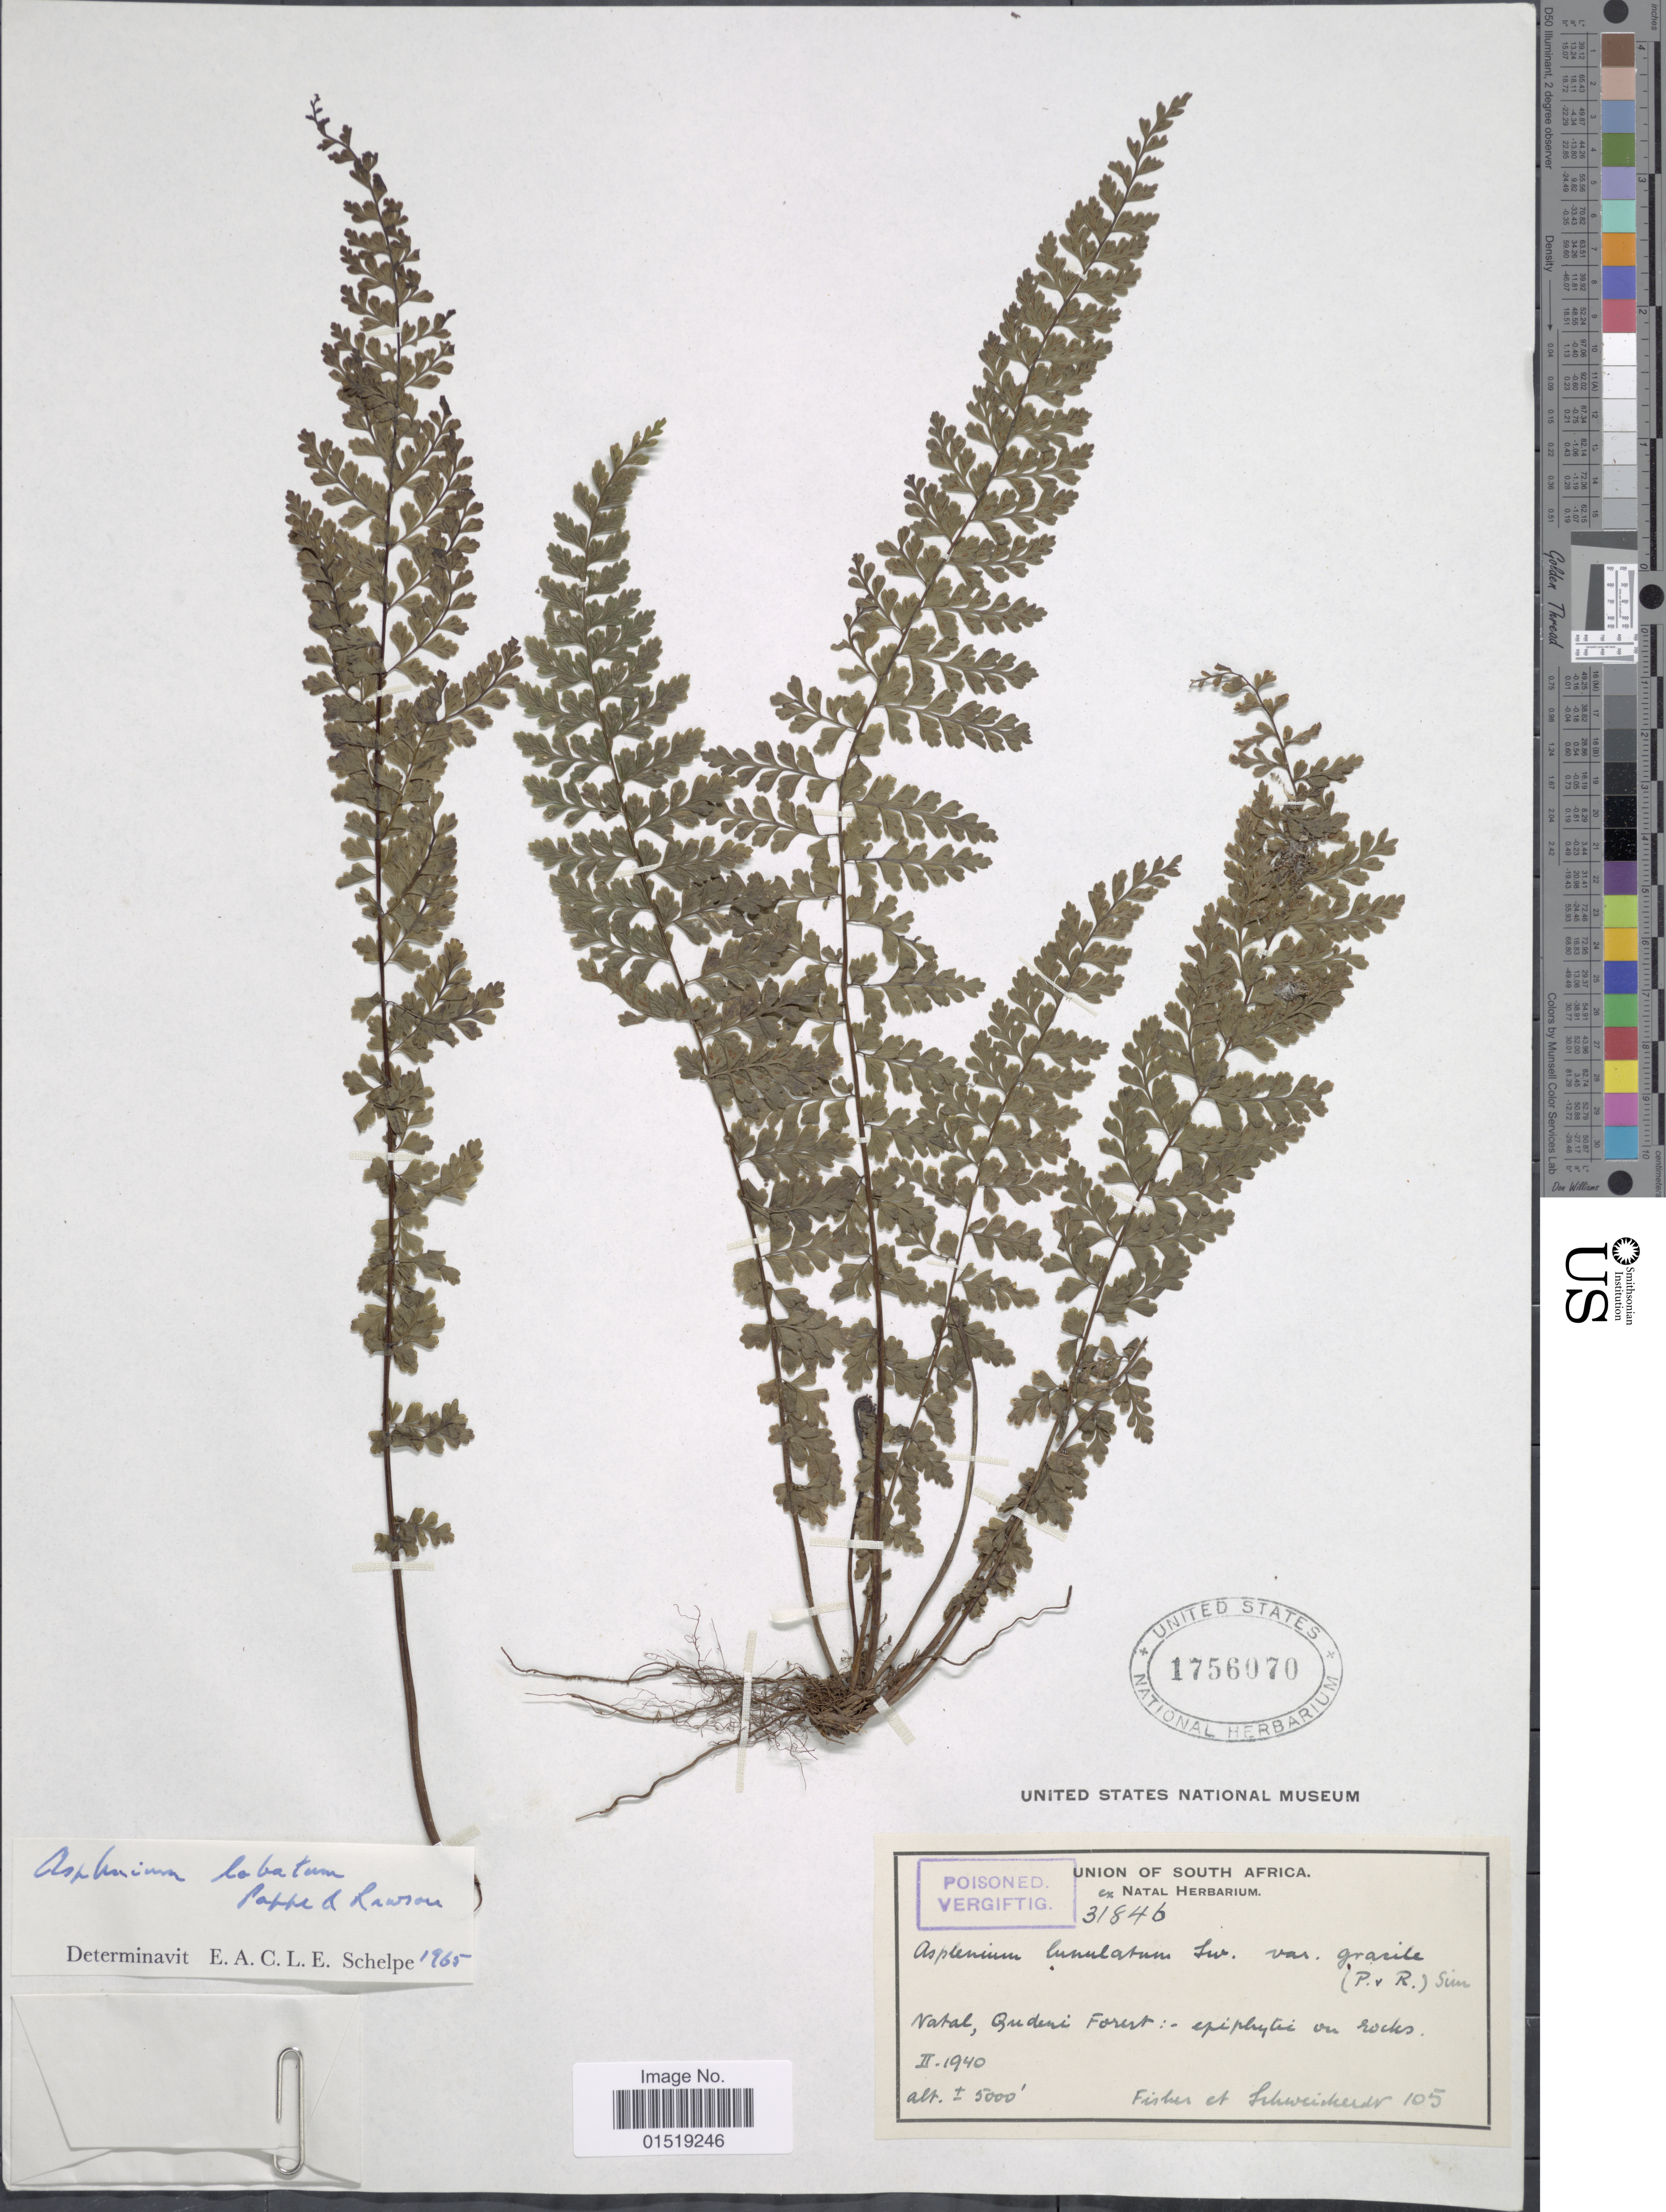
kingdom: Plantae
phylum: Tracheophyta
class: Polypodiopsida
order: Polypodiales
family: Aspleniaceae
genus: Asplenium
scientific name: Asplenium lobatum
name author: Pappe & Rawson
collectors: -- Fisher & -. Schweickerdt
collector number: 105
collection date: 1940-02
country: South Africa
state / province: KwaZulu-Natal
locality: Natal, Qudeni Forest.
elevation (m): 1524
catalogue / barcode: US 1756070